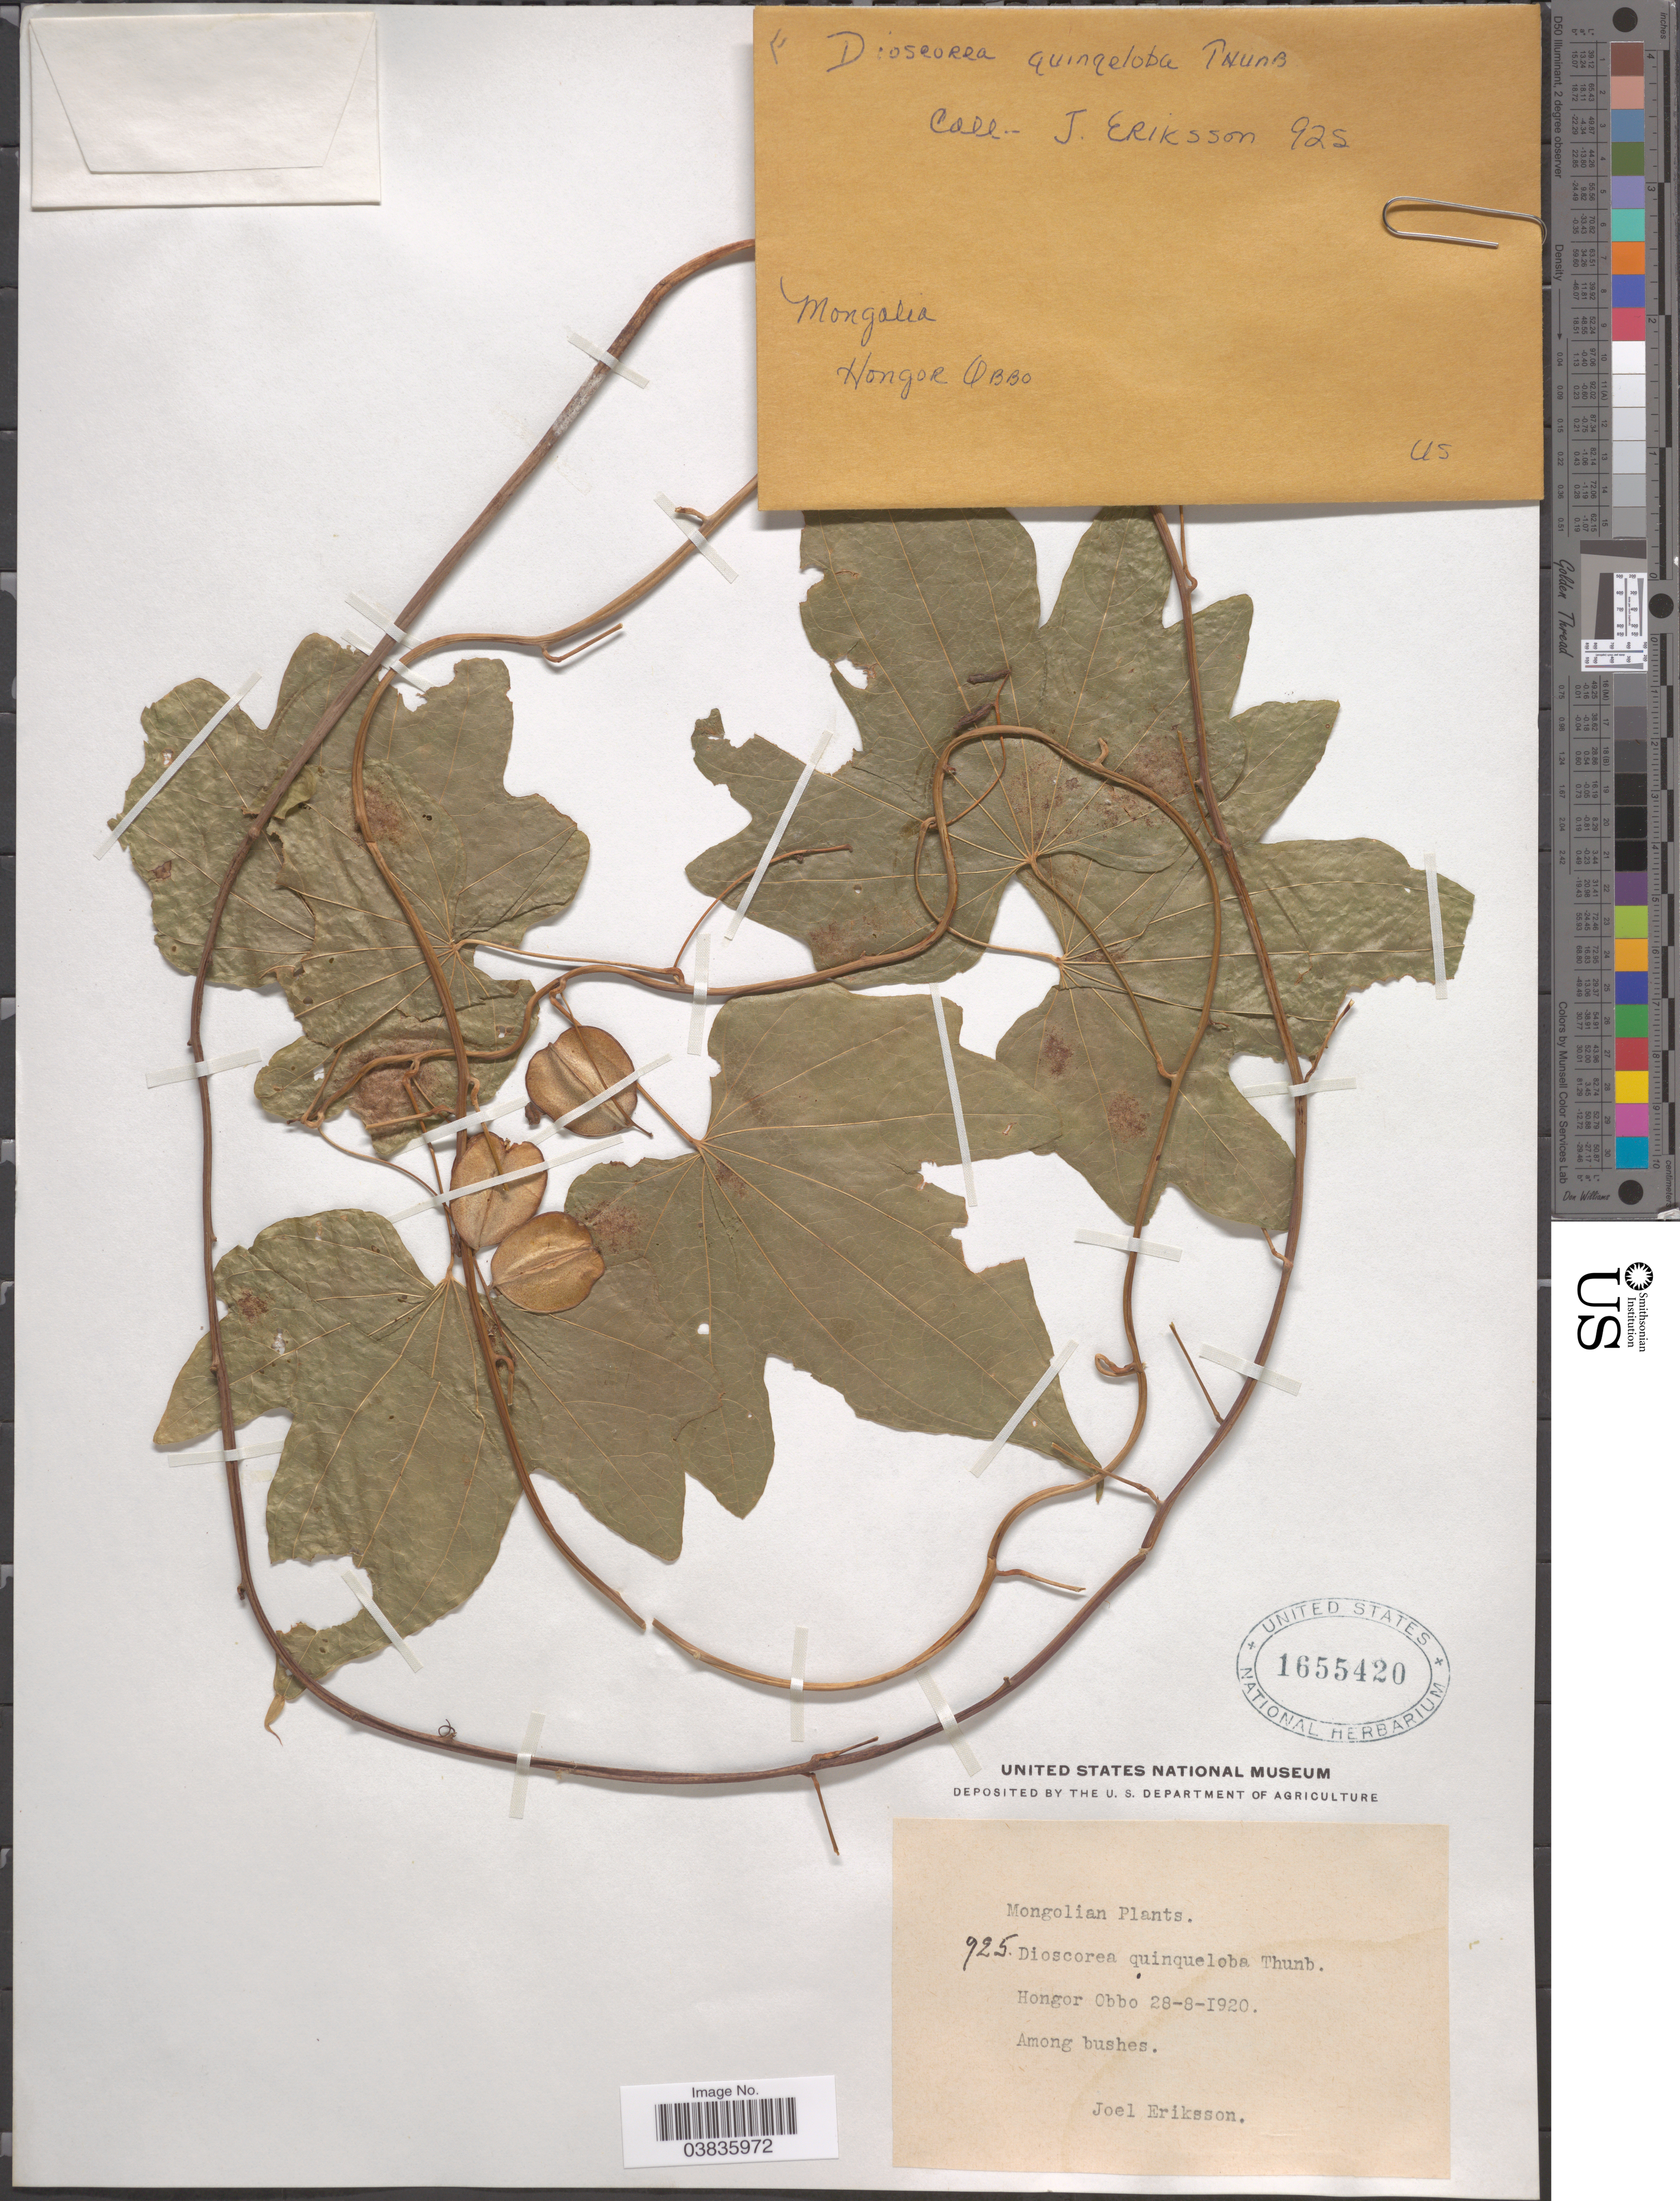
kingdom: Plantae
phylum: Tracheophyta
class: Liliopsida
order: Dioscoreales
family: Dioscoreaceae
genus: Dioscorea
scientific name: Dioscorea quinqueloba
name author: Thunb.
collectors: J. Eriksson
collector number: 925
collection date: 1920-08-28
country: Mongolia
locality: Hongor Obbo.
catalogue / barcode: US 1655420